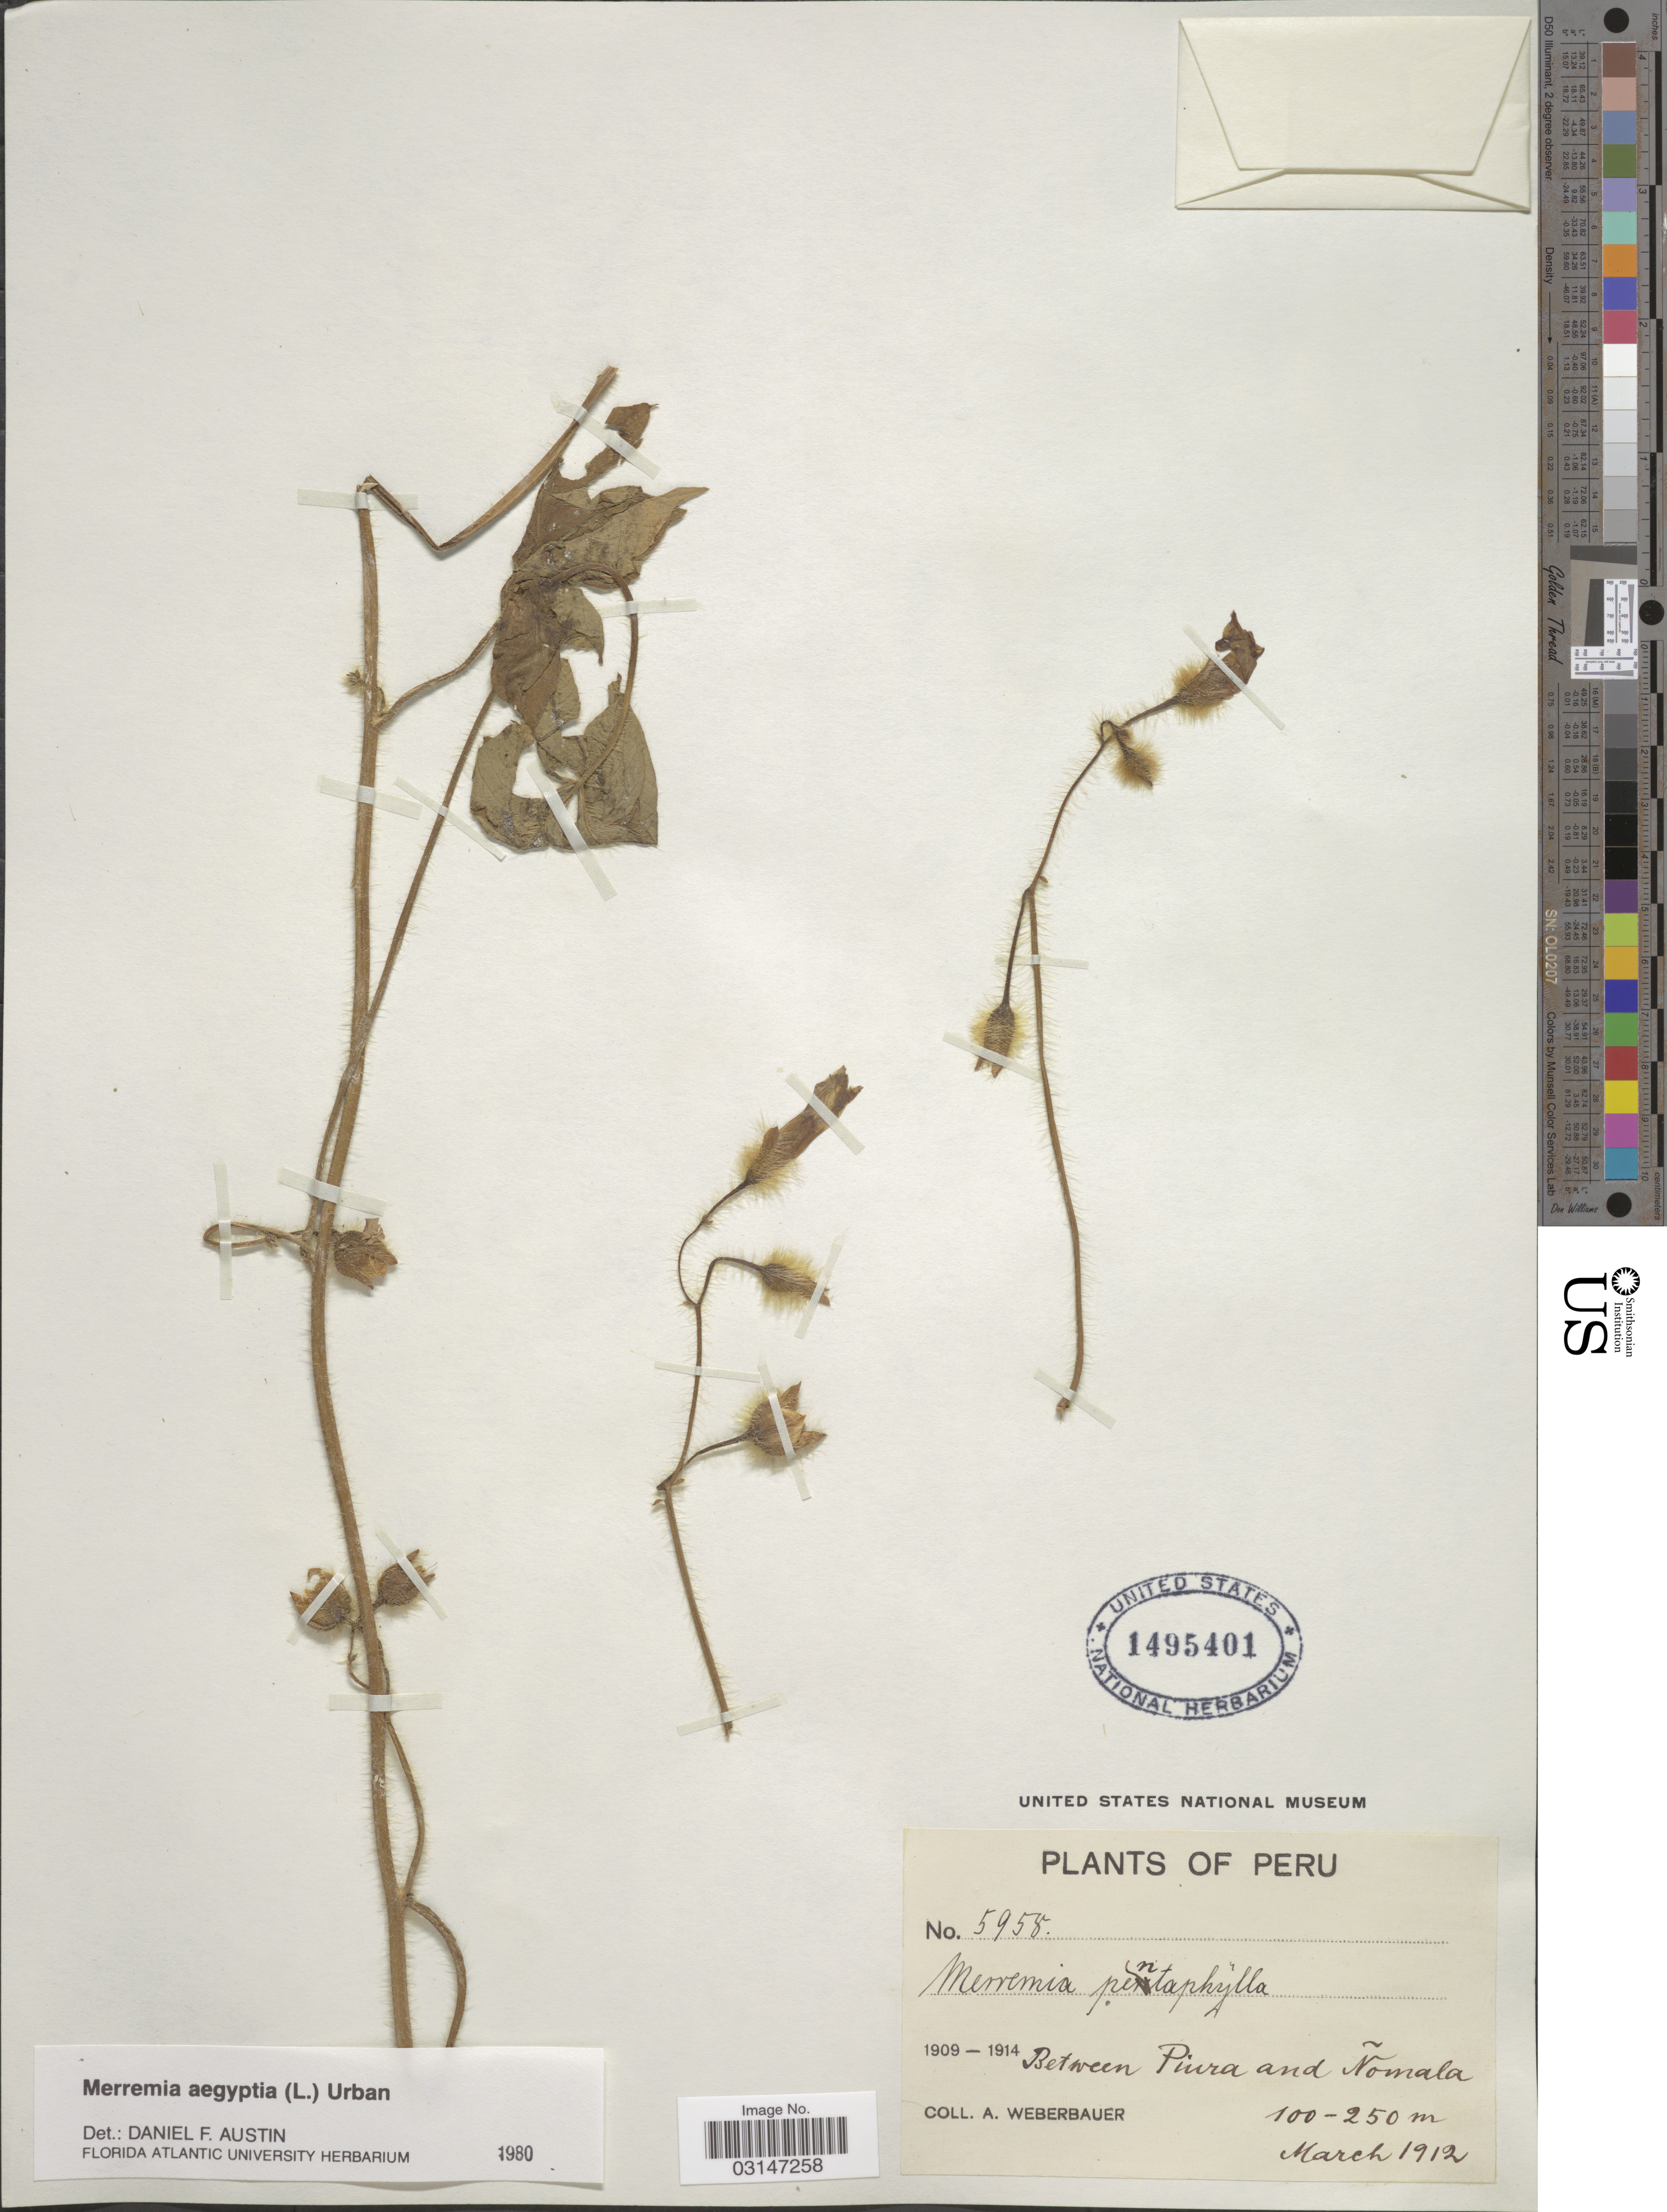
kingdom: Plantae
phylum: Tracheophyta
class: Magnoliopsida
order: Solanales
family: Convolvulaceae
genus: Distimake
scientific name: Distimake aegyptius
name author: (L.) A. R. Simões & Staples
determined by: Strong, Mark T., (BOT), Smithsonian Institution - National Museum of Natural History (UNITED STATES)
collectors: A. Weberbauer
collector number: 5958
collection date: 1912-03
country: Peru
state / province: Piura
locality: Between Piura and Ñomala.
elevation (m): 100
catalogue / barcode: US 1495401